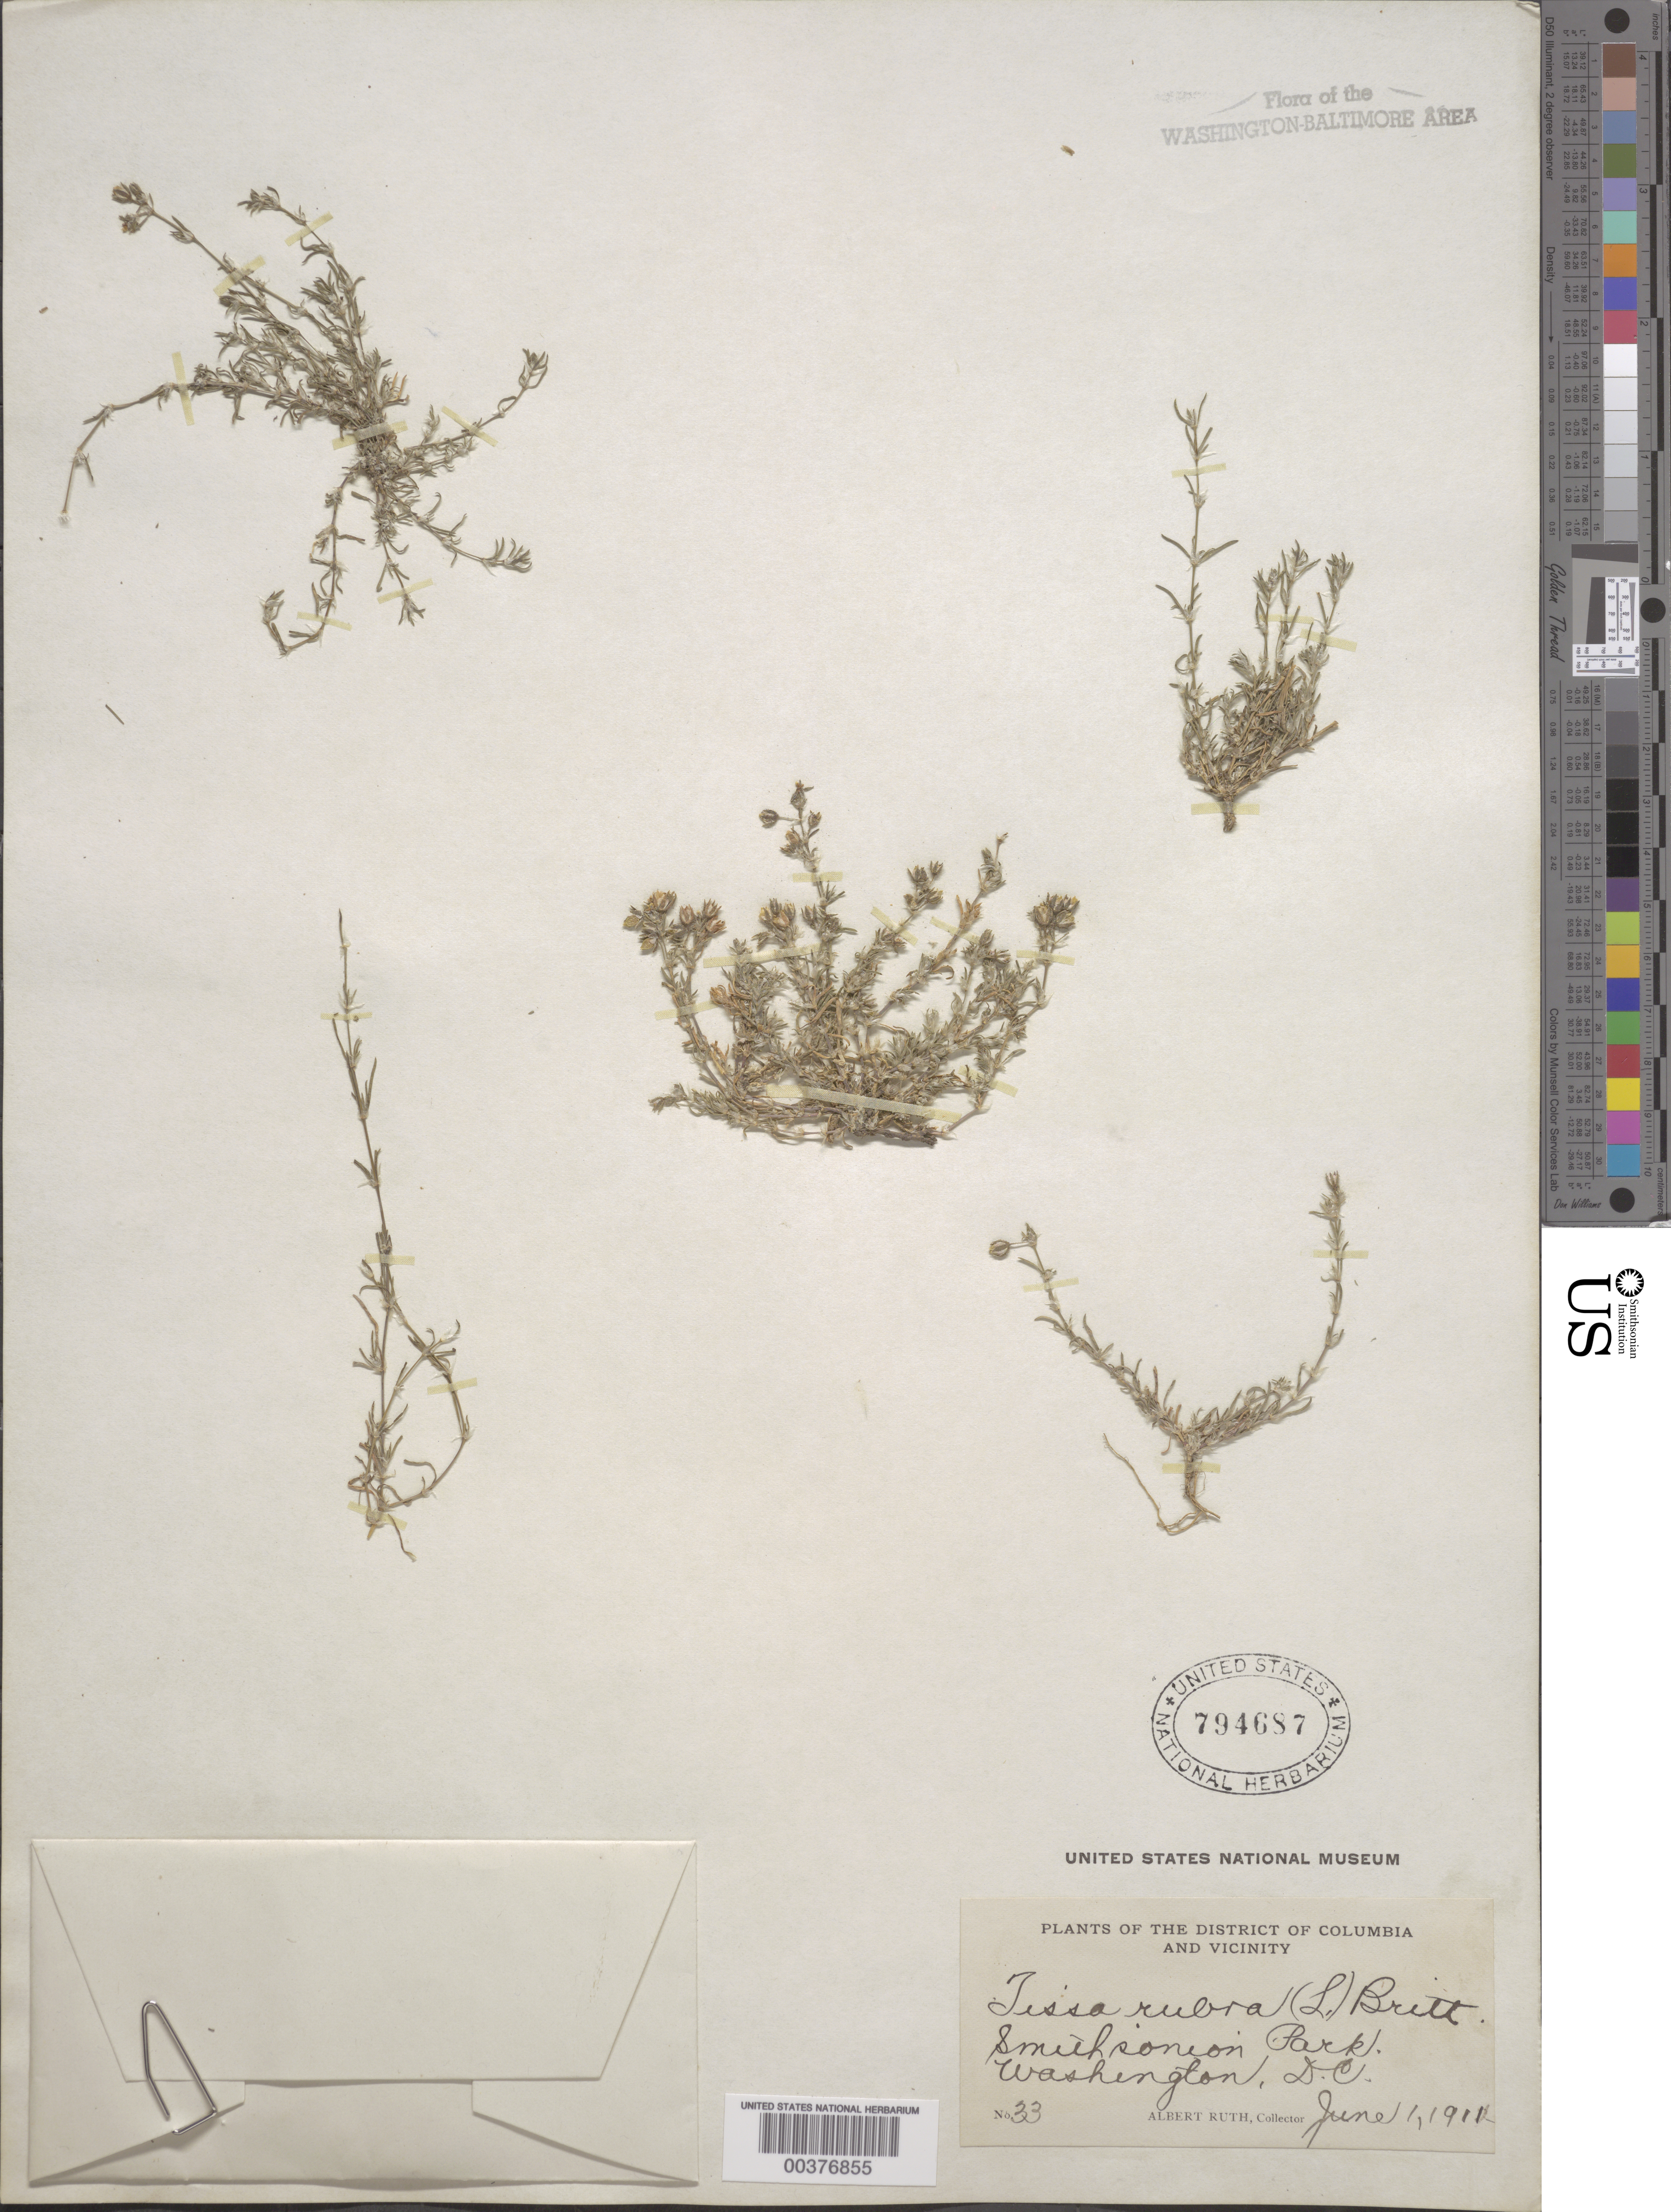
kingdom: Plantae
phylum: Tracheophyta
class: Magnoliopsida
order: Caryophyllales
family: Caryophyllaceae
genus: Spergularia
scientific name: Spergularia rubra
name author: (L.) J. Presl & C. Presl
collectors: A. Ruth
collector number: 33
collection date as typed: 01 Jun 1911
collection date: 1911-06-01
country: United States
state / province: District of Columbia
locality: Smithsonian Park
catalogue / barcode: US 794687